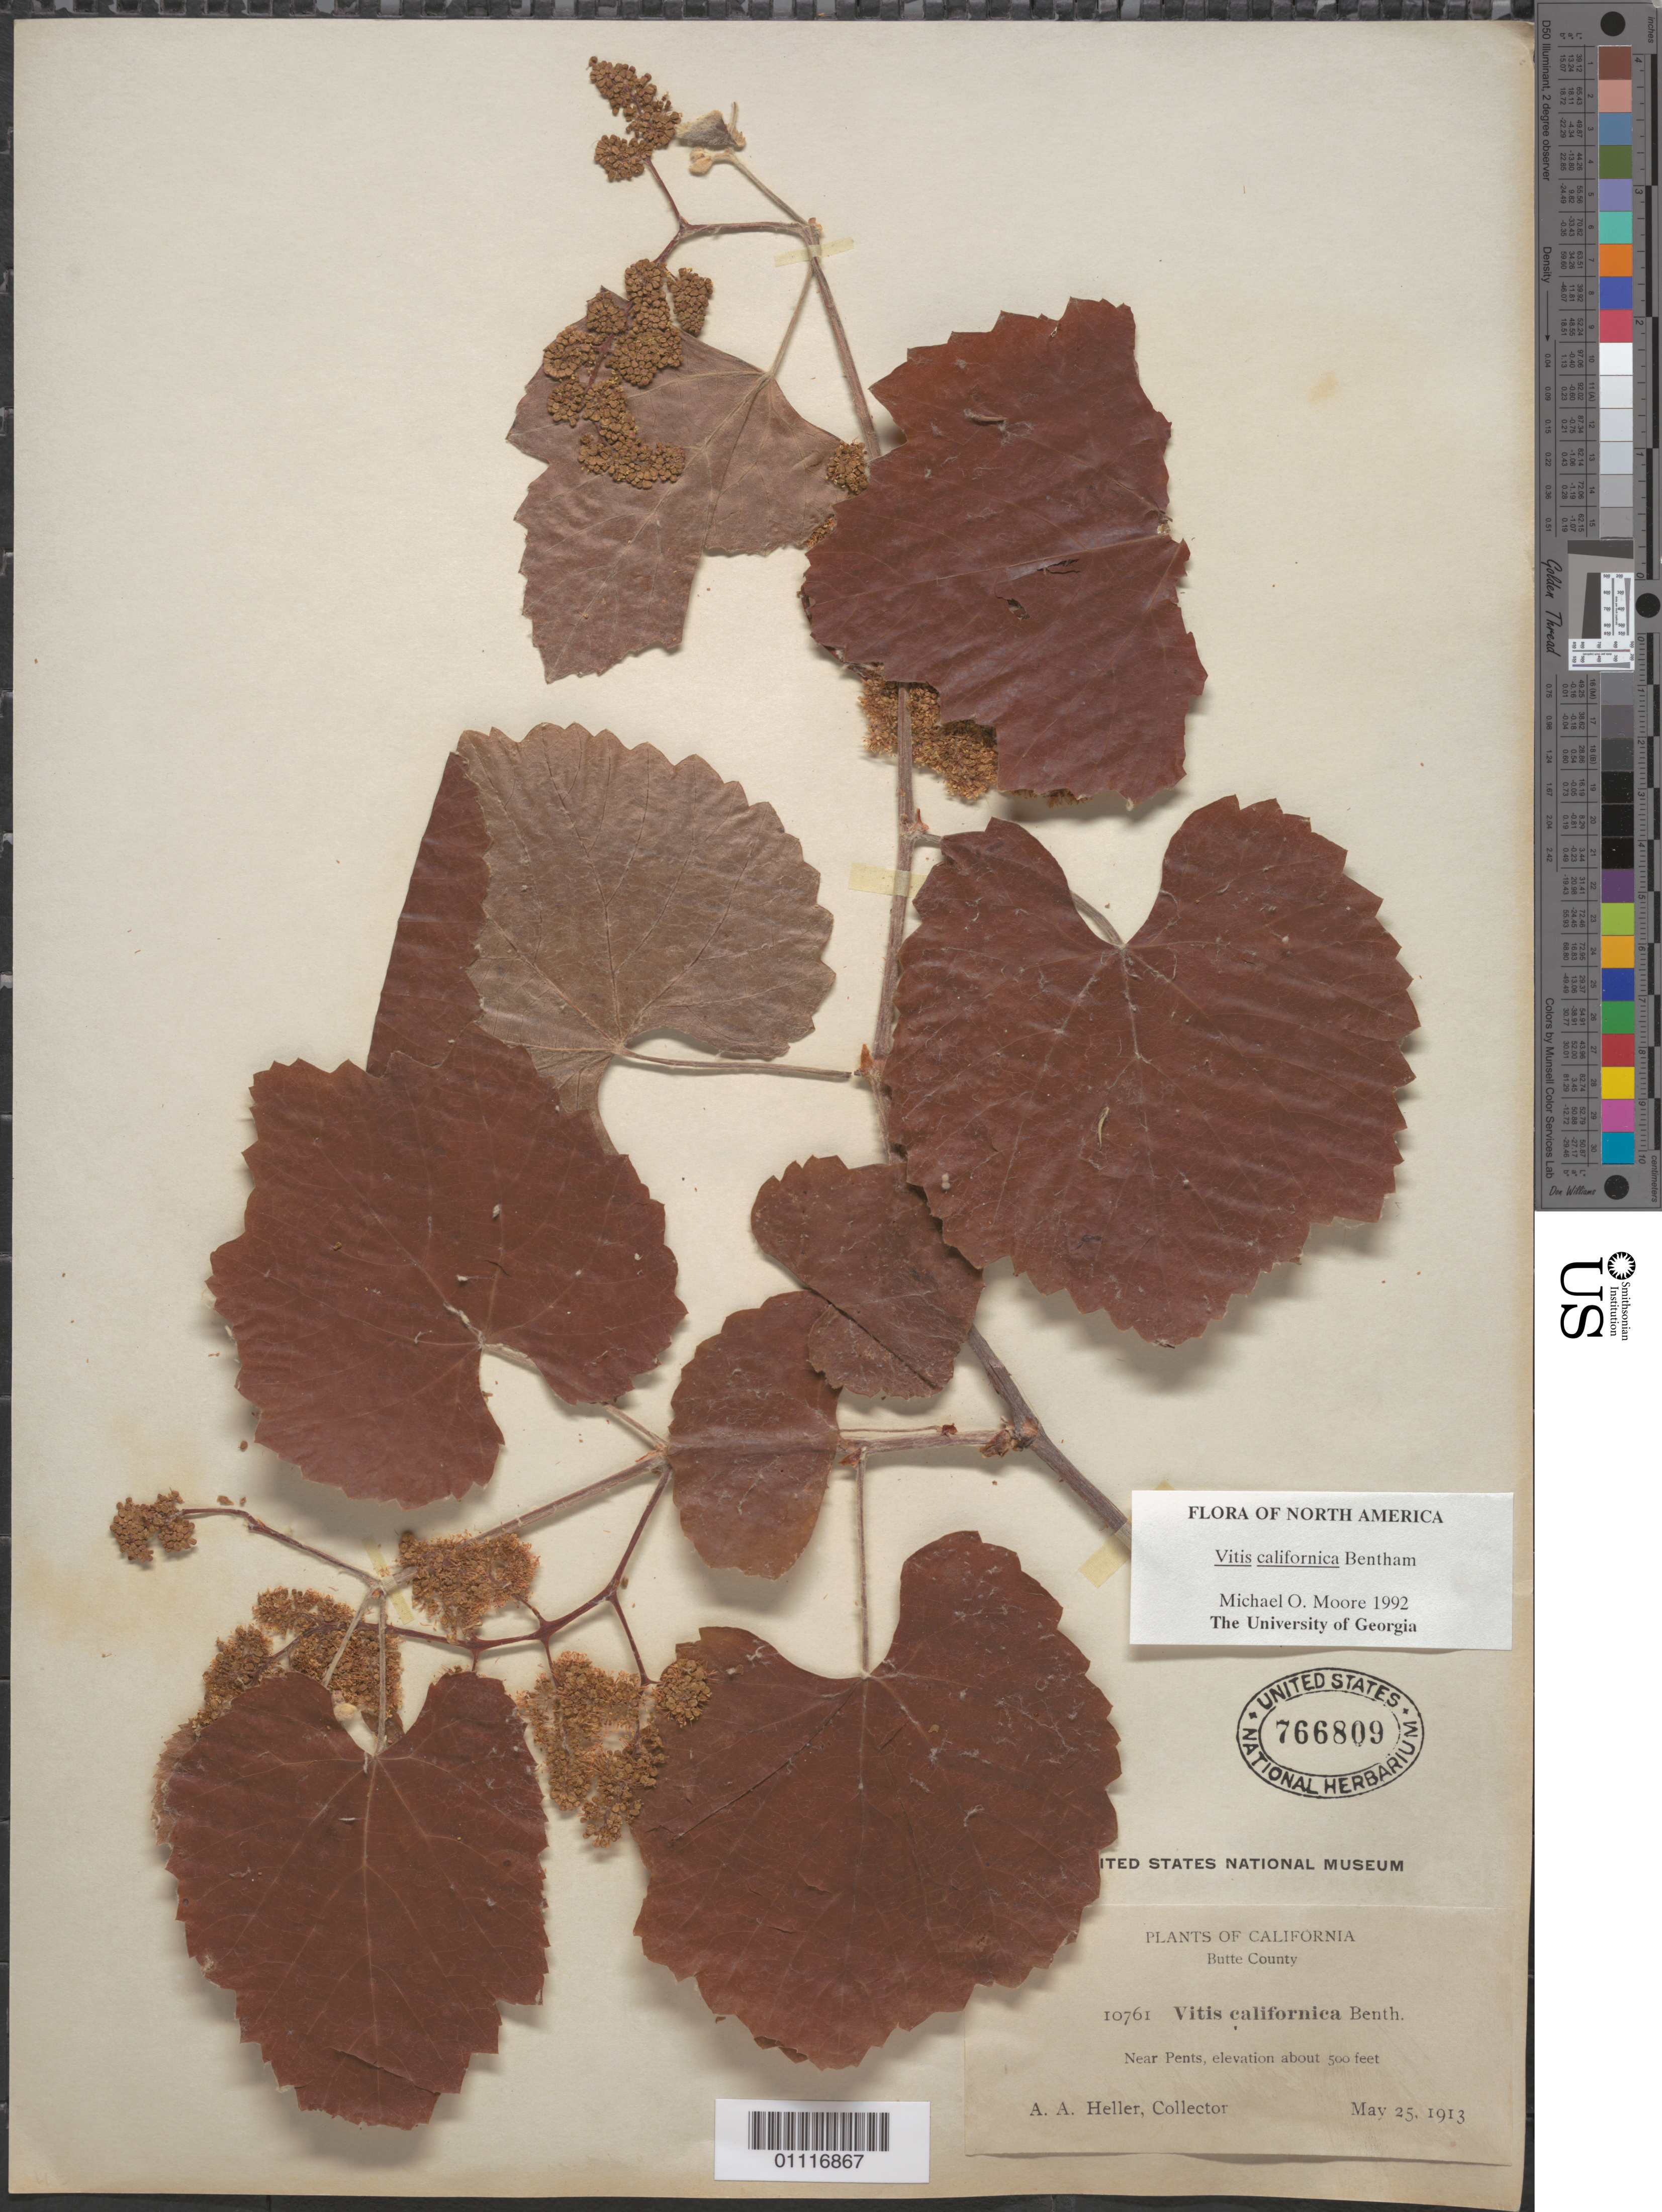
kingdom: Plantae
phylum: Tracheophyta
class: Magnoliopsida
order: Vitales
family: Vitaceae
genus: Vitis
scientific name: Vitis californica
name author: Benth.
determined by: Moore, M. O.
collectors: A. A. Heller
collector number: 10761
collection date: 1913-05-25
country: United States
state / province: California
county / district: Butte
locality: Near Pents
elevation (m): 152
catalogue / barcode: US 766809